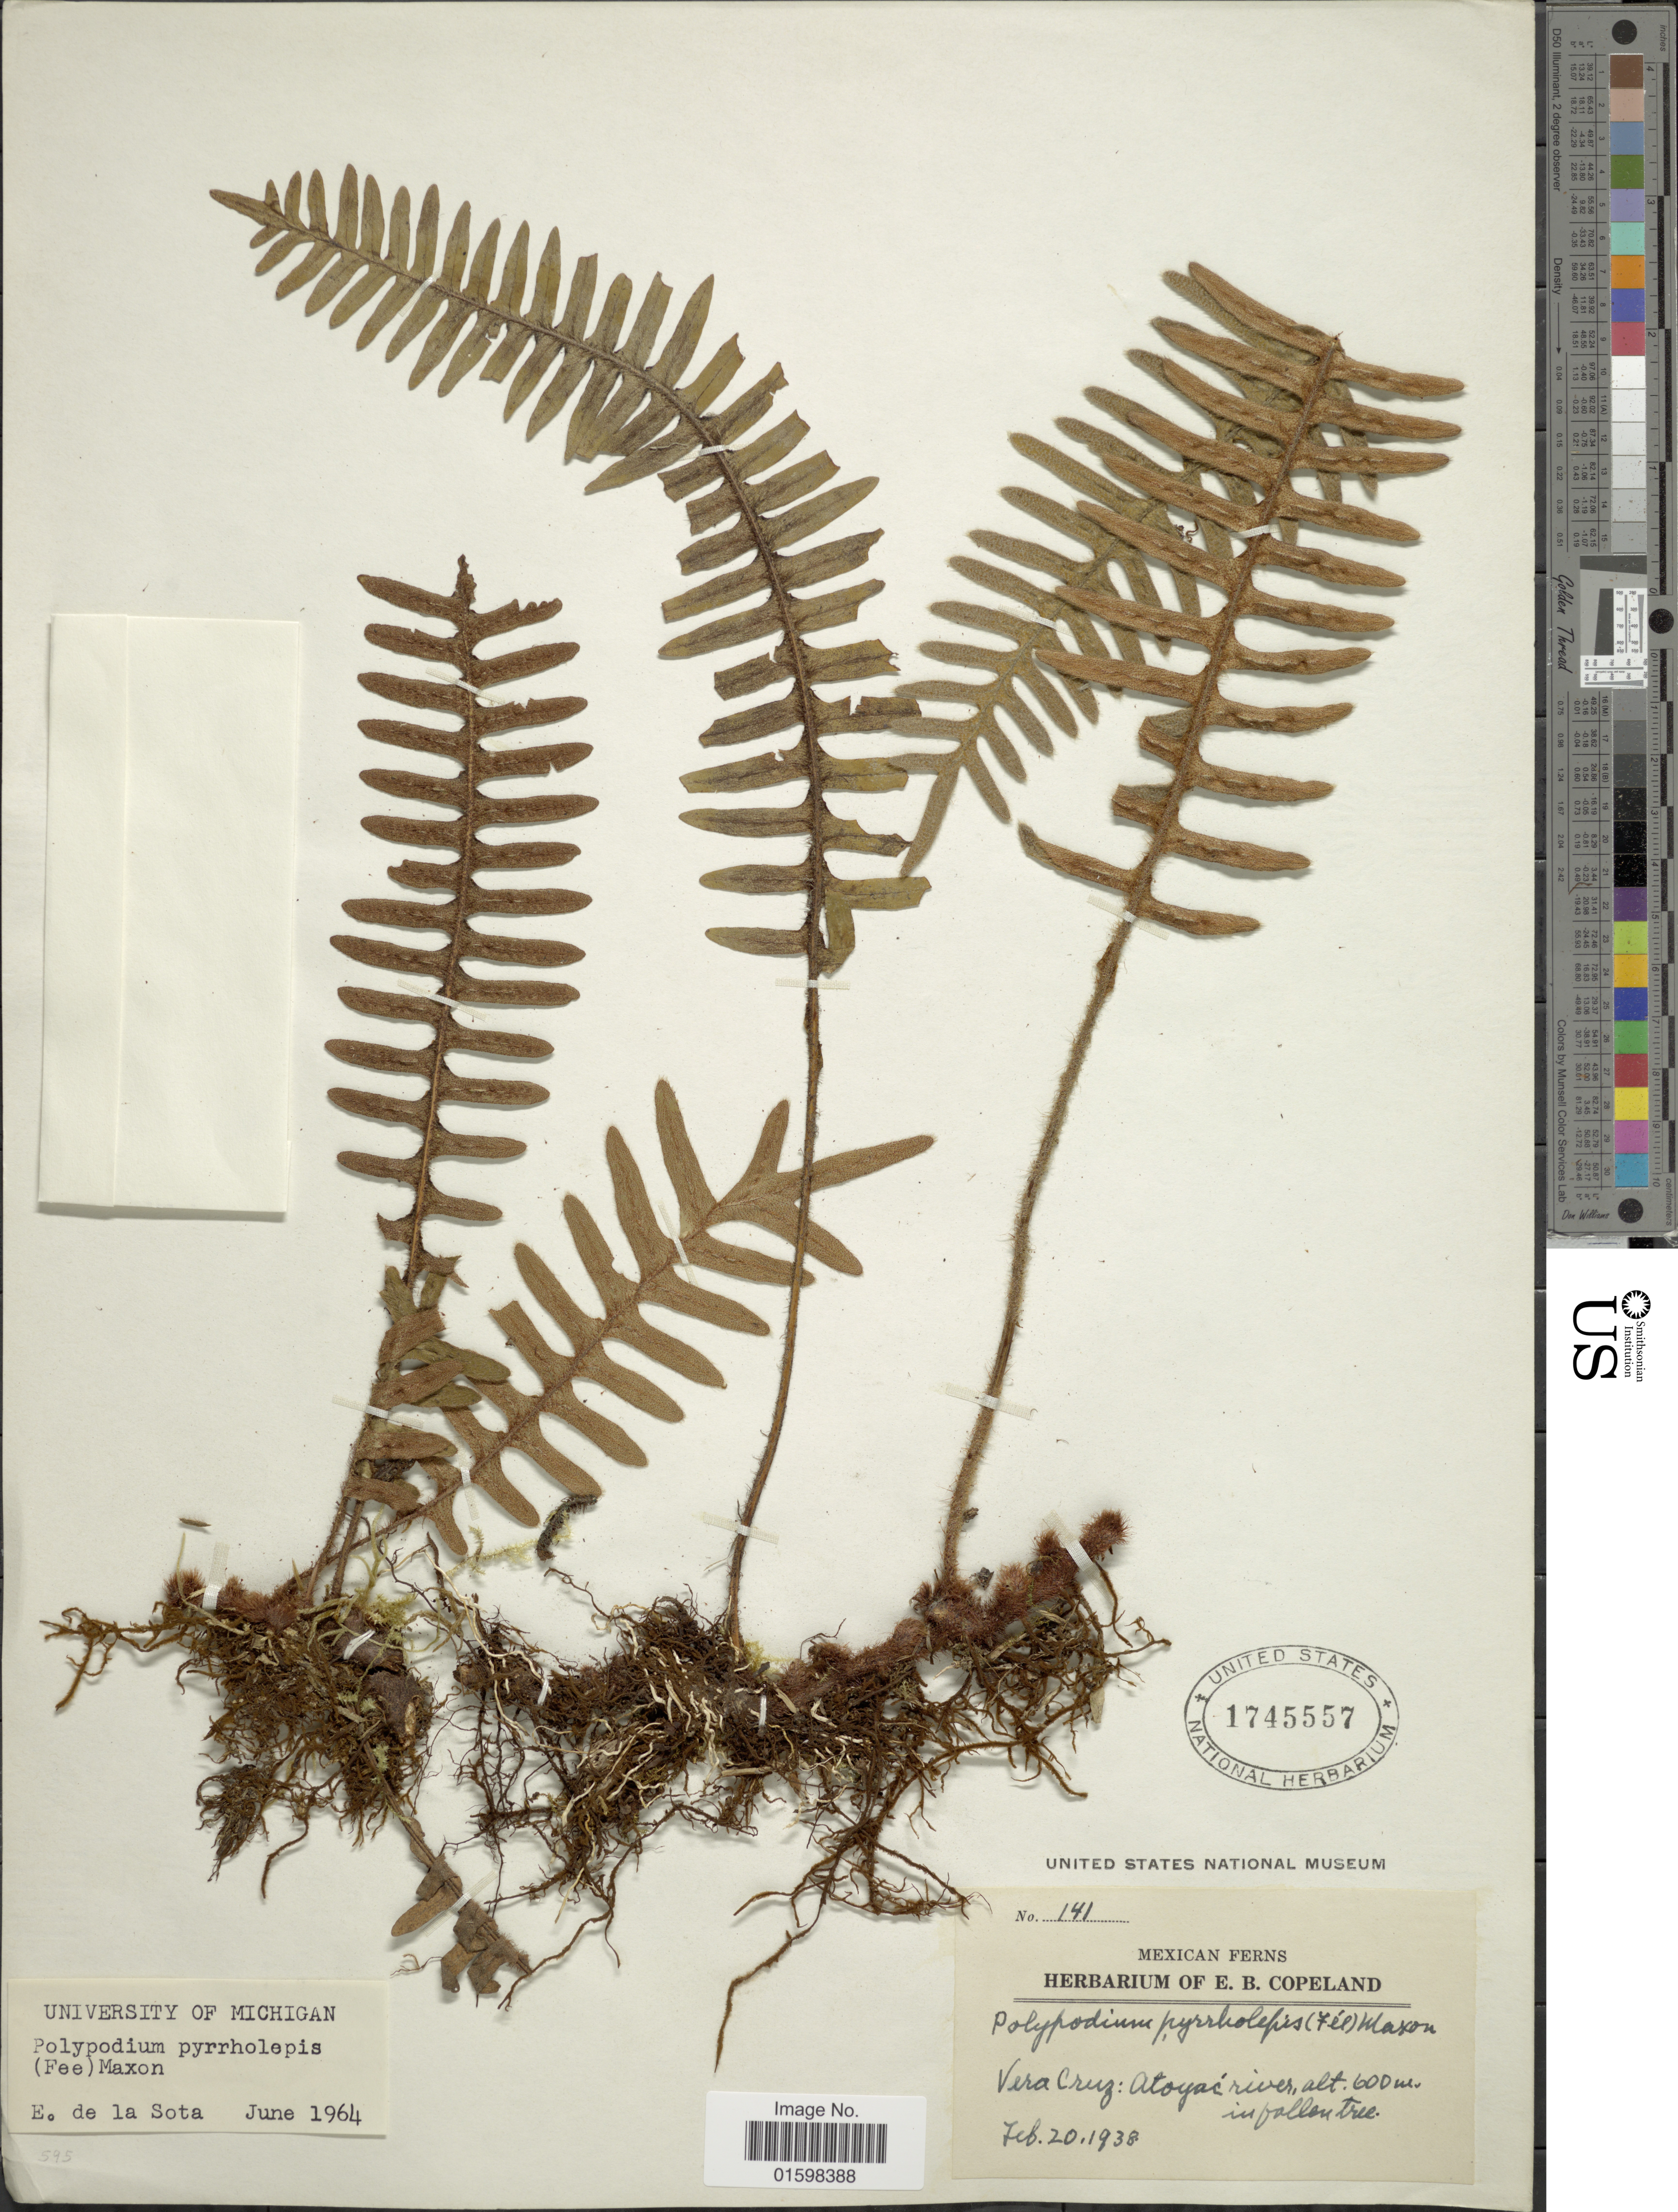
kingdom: Plantae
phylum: Tracheophyta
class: Polypodiopsida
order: Polypodiales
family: Polypodiaceae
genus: Pleopeltis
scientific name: Pleopeltis pyrrholepis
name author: (Fée) A.R. Sm. & Tejero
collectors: ex herb. E. B. Copeland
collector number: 141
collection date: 1938-02-20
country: Mexico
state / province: Veracruz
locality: Vera Cruz: Atoyac river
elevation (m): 600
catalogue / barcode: US 1745557